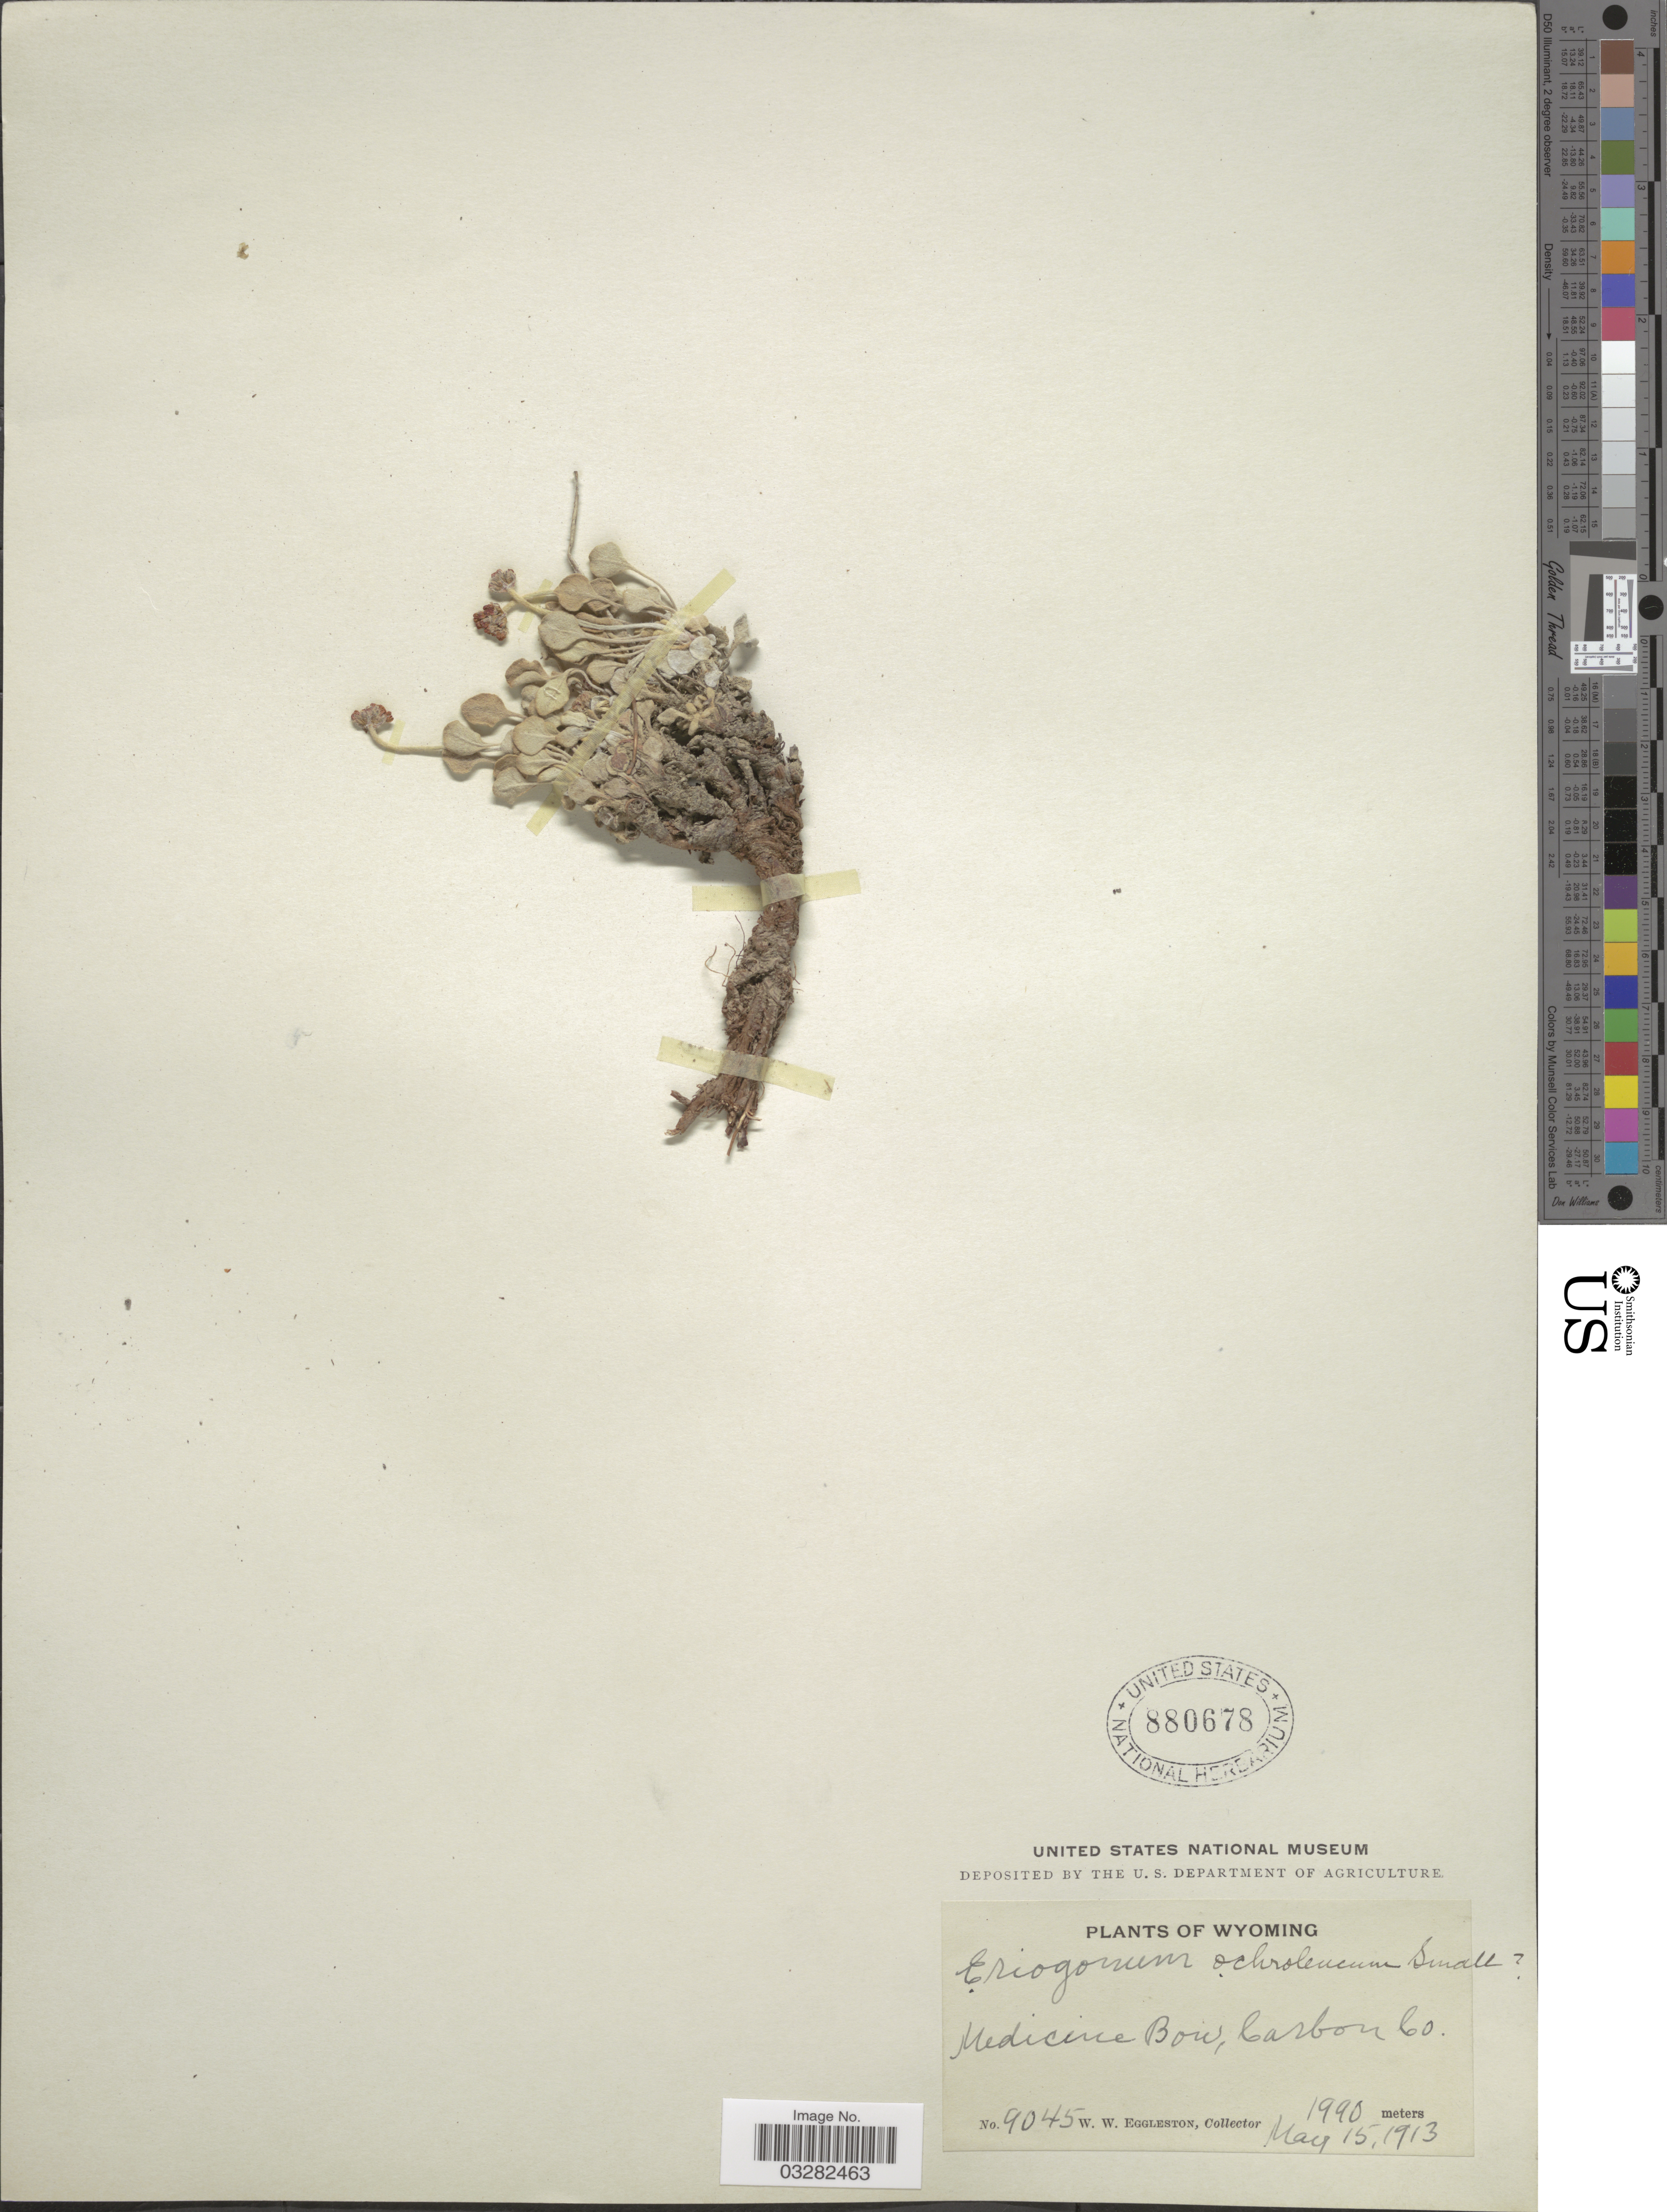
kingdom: Plantae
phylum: Tracheophyta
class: Magnoliopsida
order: Caryophyllales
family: Polygonaceae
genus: Eriogonum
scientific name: Eriogonum sp.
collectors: W. W. Eggleston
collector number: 9045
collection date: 1913-05-15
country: United States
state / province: Wyoming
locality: Medicine Bow, Carbon Co.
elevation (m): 1990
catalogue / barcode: US 880678